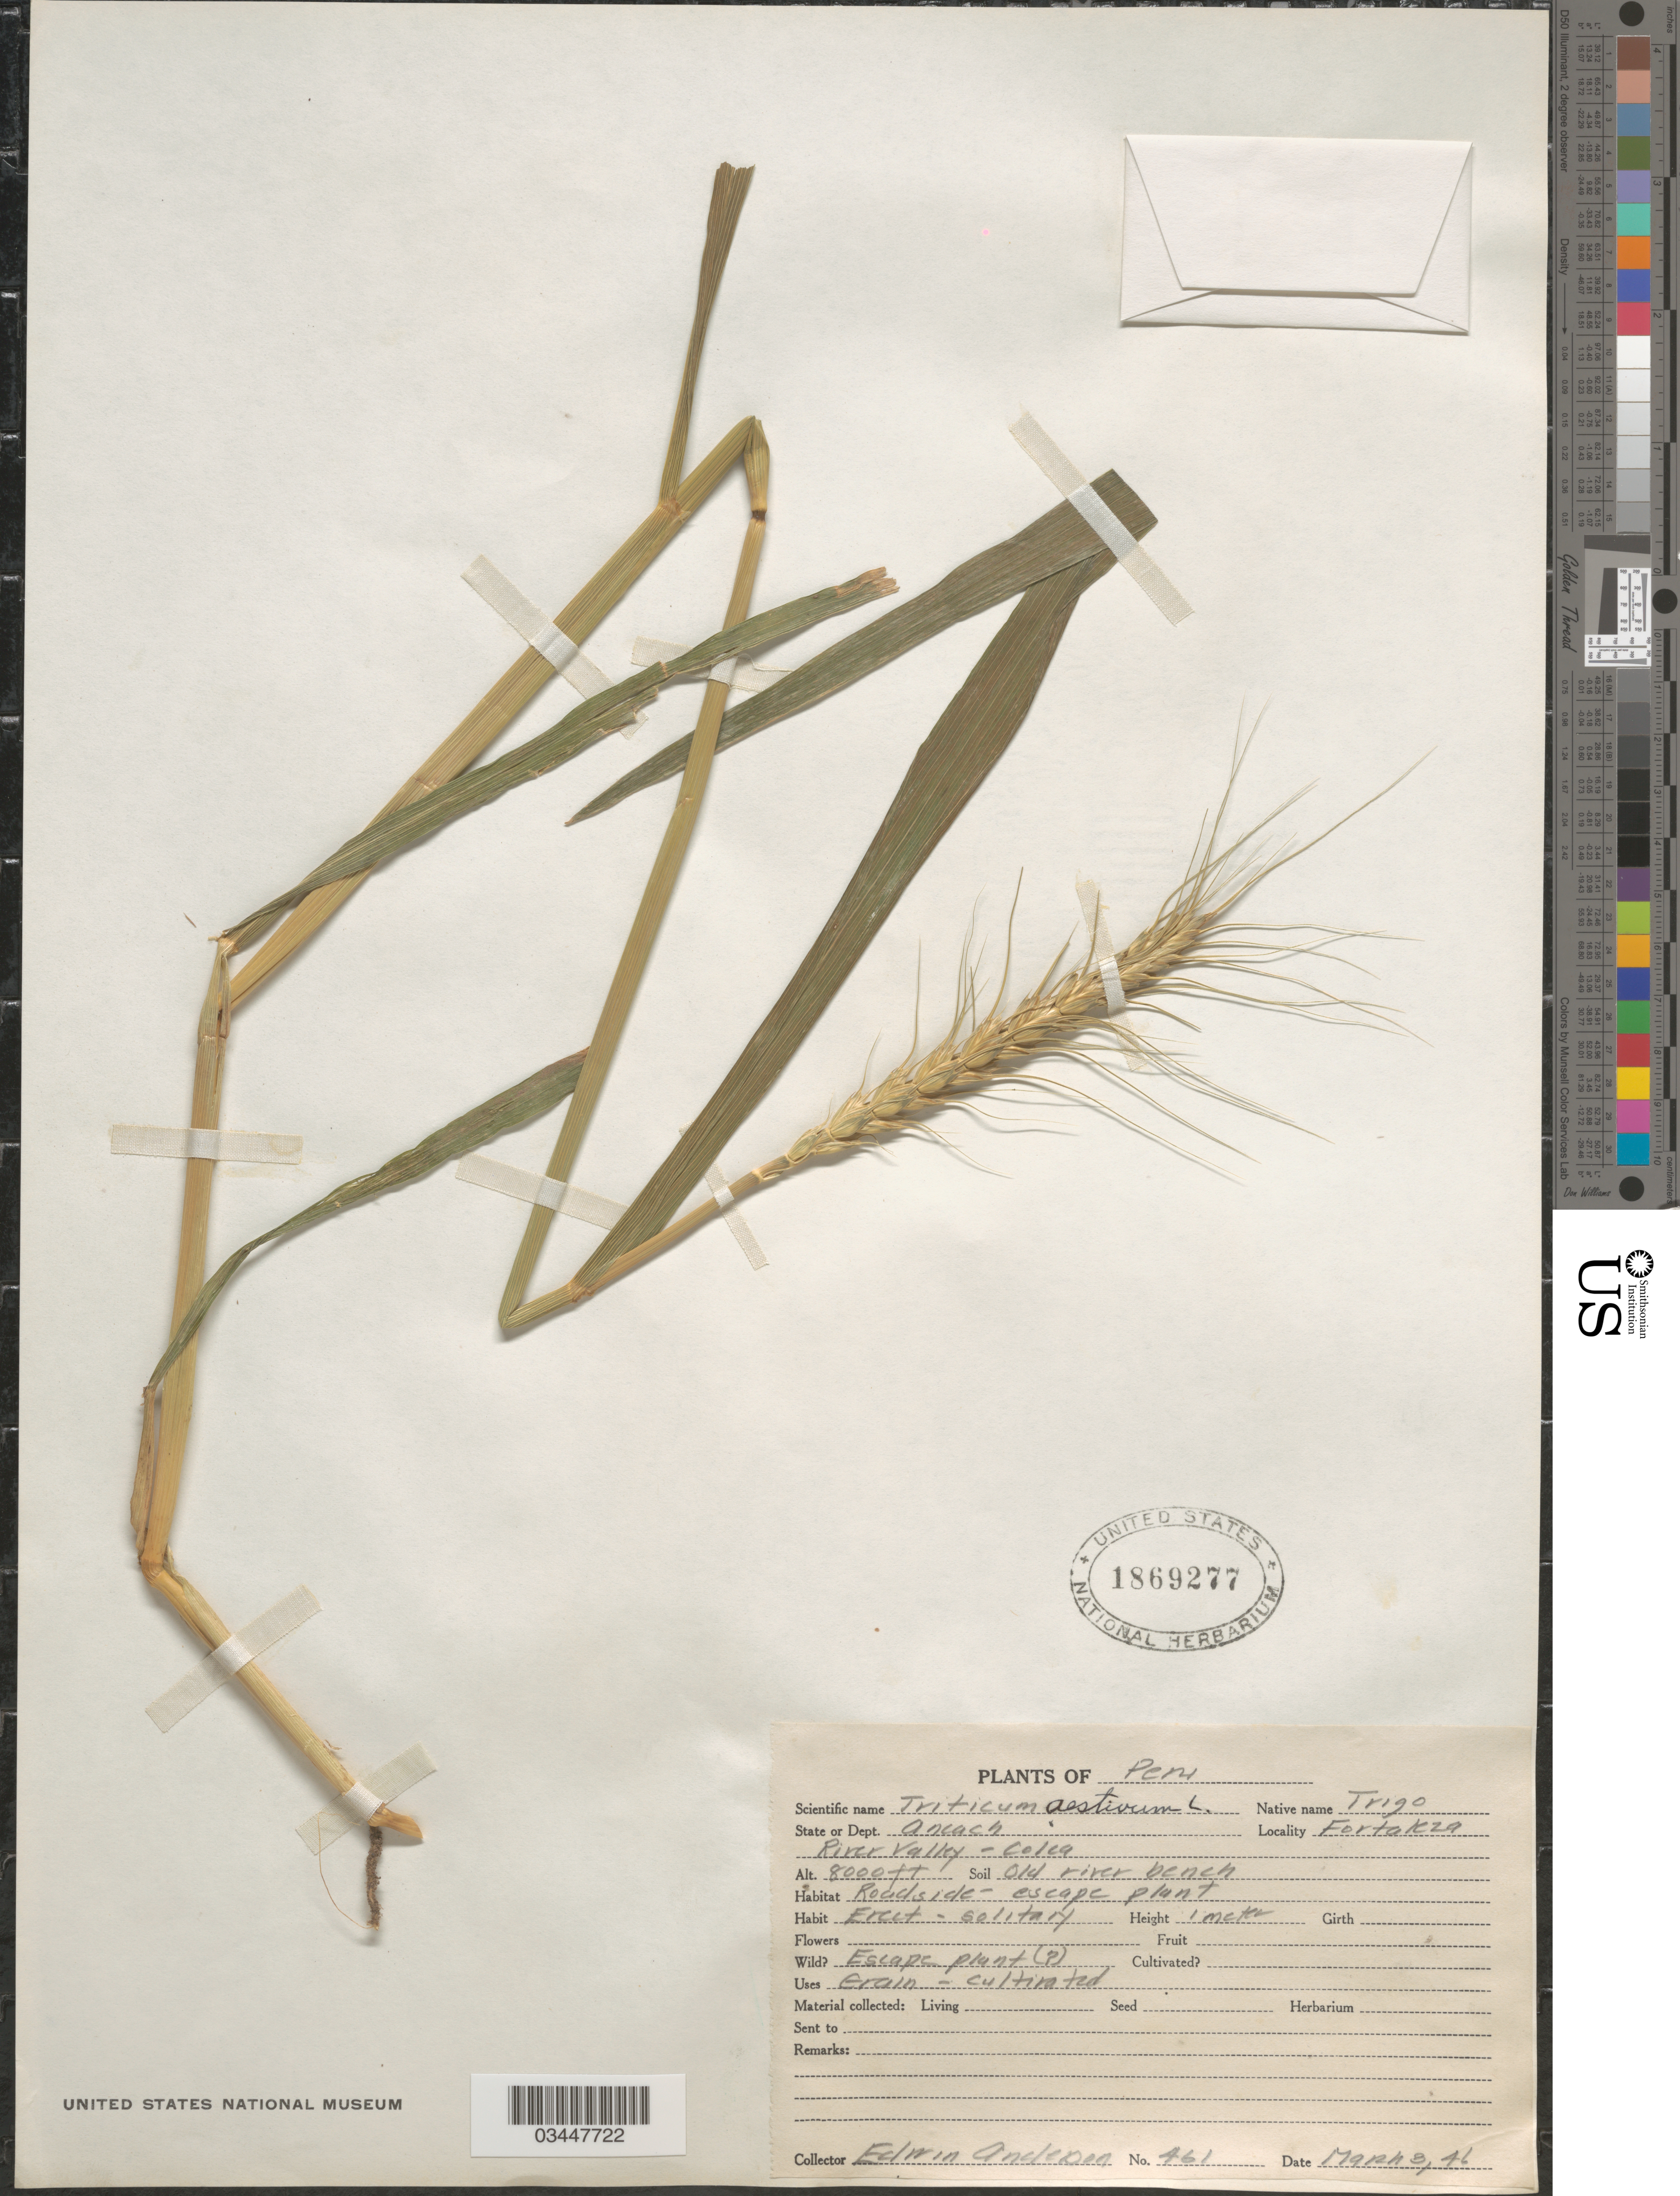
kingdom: Plantae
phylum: Tracheophyta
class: Liliopsida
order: Poales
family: Poaceae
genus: Triticum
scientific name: Triticum aestivum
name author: L.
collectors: E. Anderson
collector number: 461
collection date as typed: Transcribed d/m/y: 3/3/46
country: Peru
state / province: Ancash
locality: Dept. Ancash. Fortaleza. River Valley - Colca. Old river bench.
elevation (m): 2438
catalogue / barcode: US 1869277